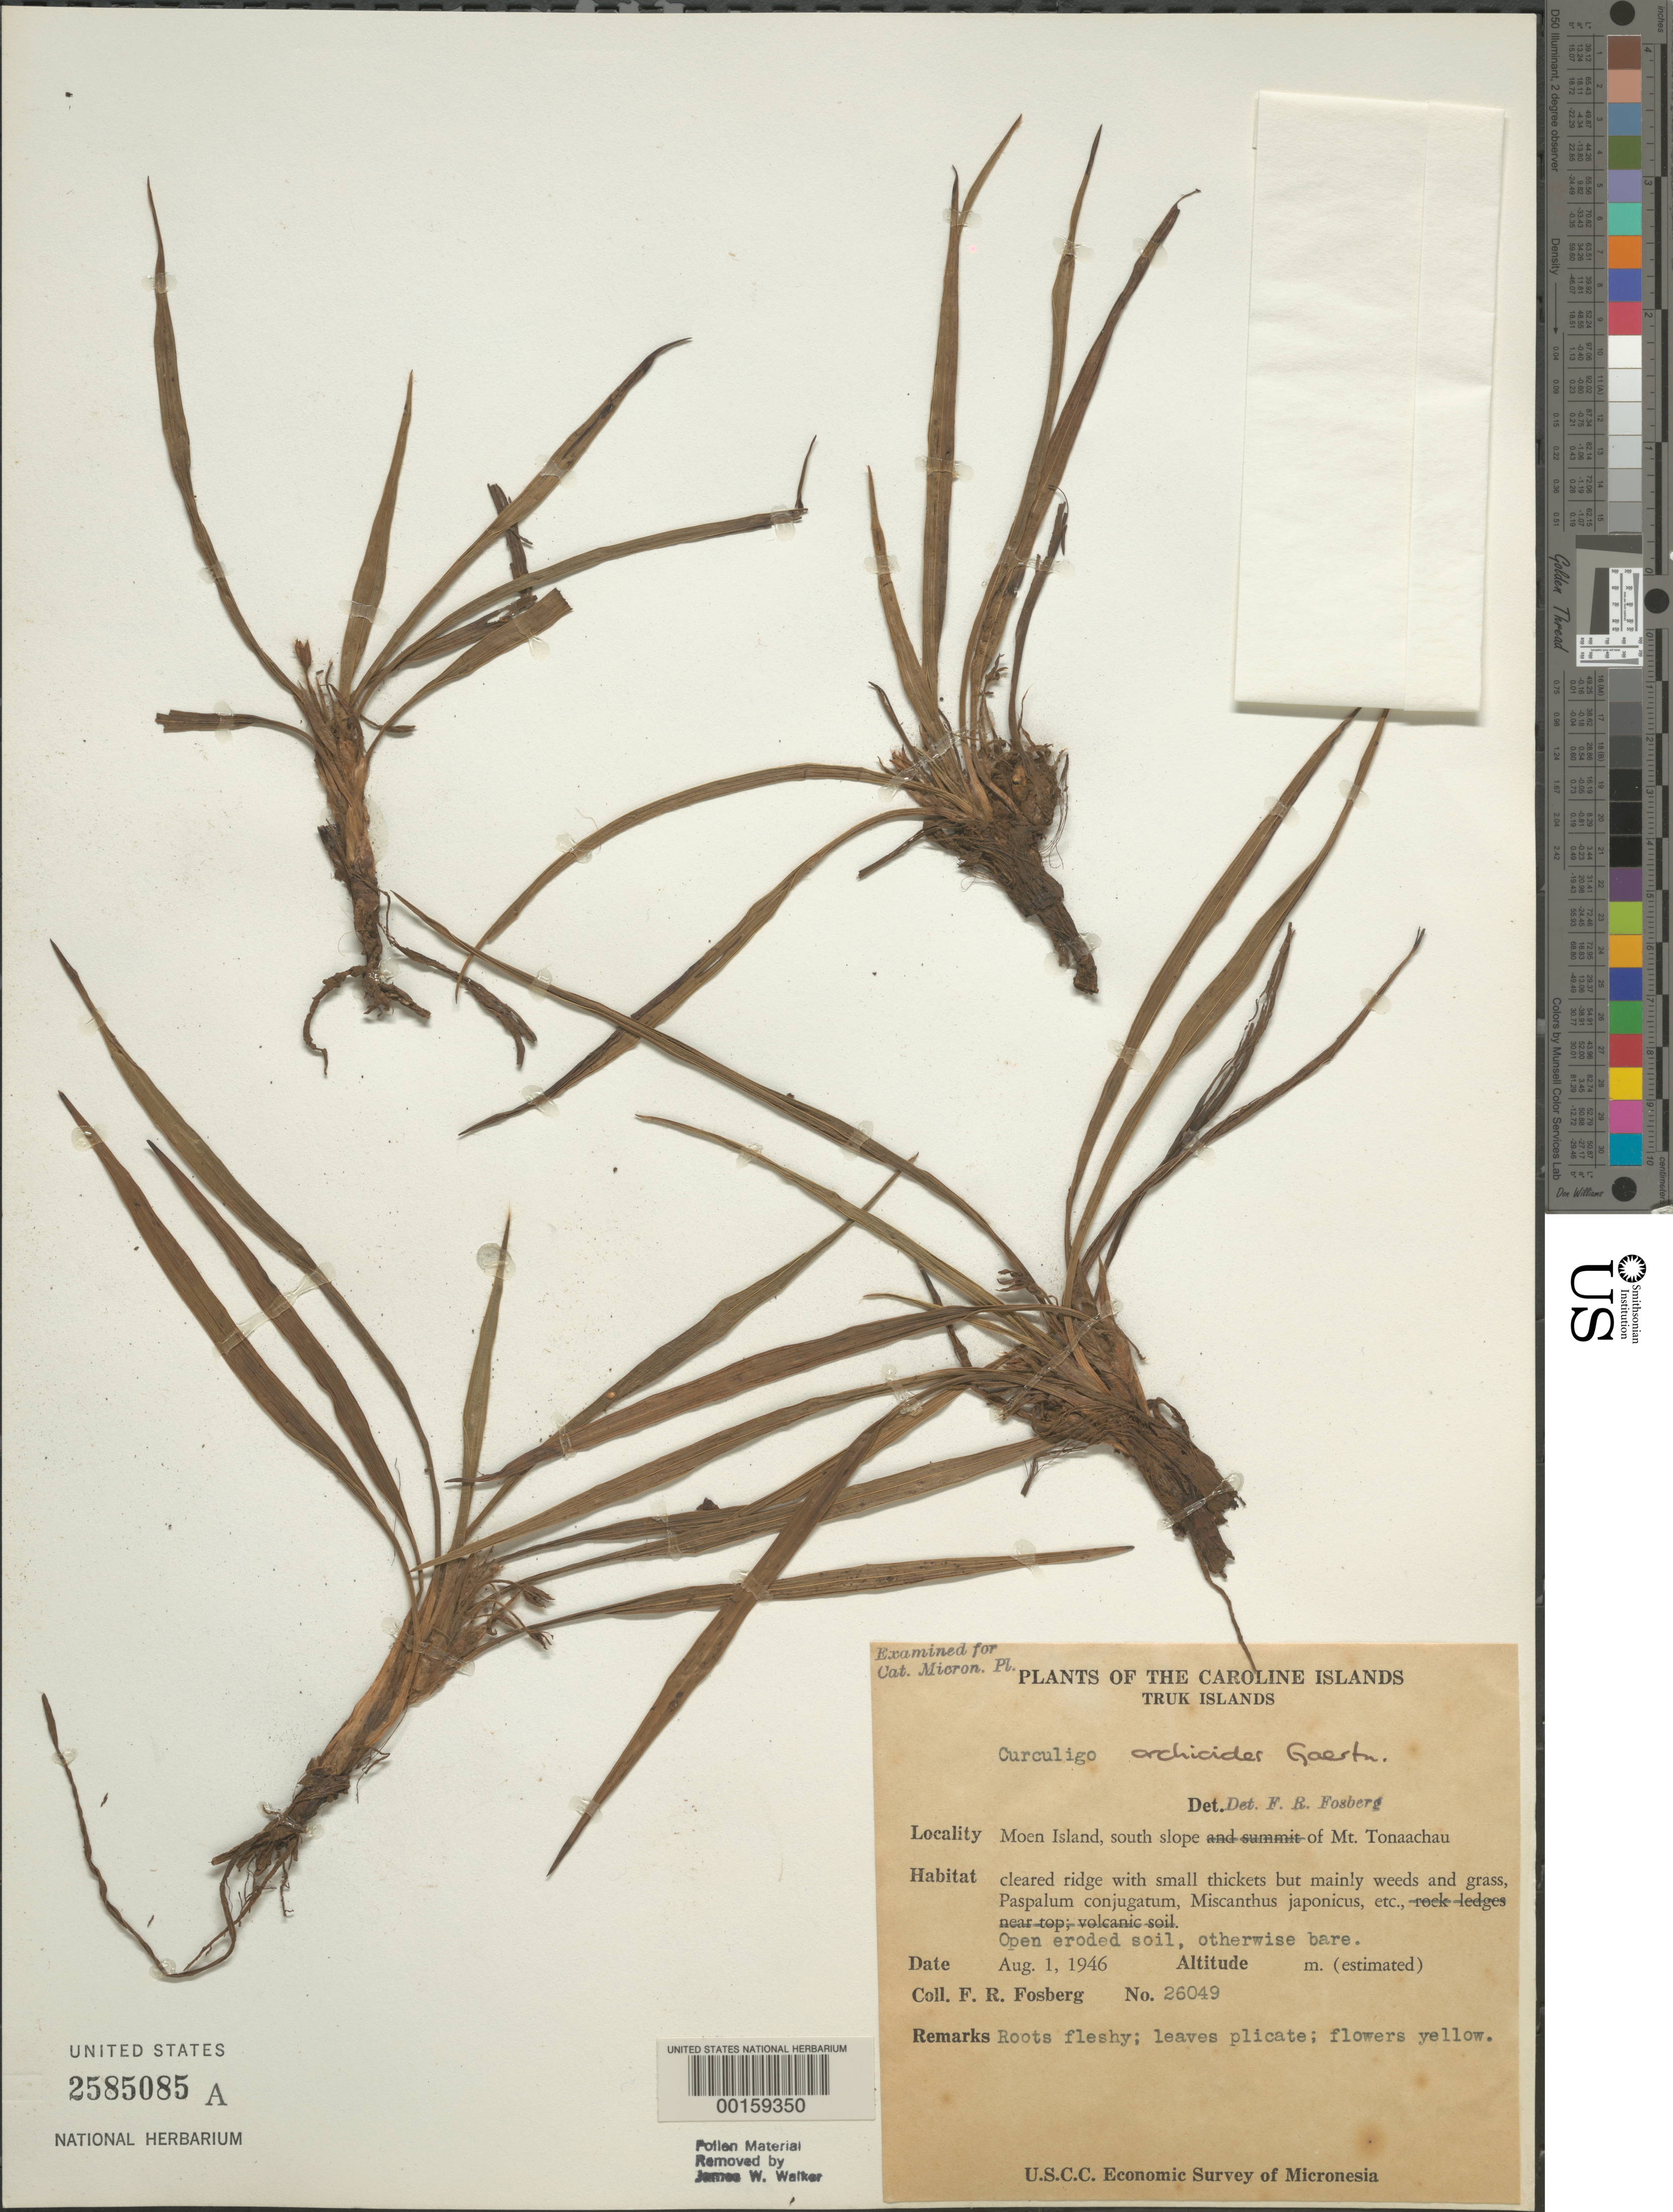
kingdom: Plantae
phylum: Tracheophyta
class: Liliopsida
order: Asparagales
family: Hypoxidaceae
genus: Curculigo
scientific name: Curculigo orchioides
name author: Gaertn.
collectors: F. R. Fosberg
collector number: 26049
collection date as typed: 01 Aug 1946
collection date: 1946-08-01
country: Micronesia, Federated States of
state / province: Truk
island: Moen [Wono]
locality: Moen Islet, s slope of mt. tonaachau. [moen Islet = weno Islet]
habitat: Open eroded soil, otherwise bare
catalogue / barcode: US 2585085A